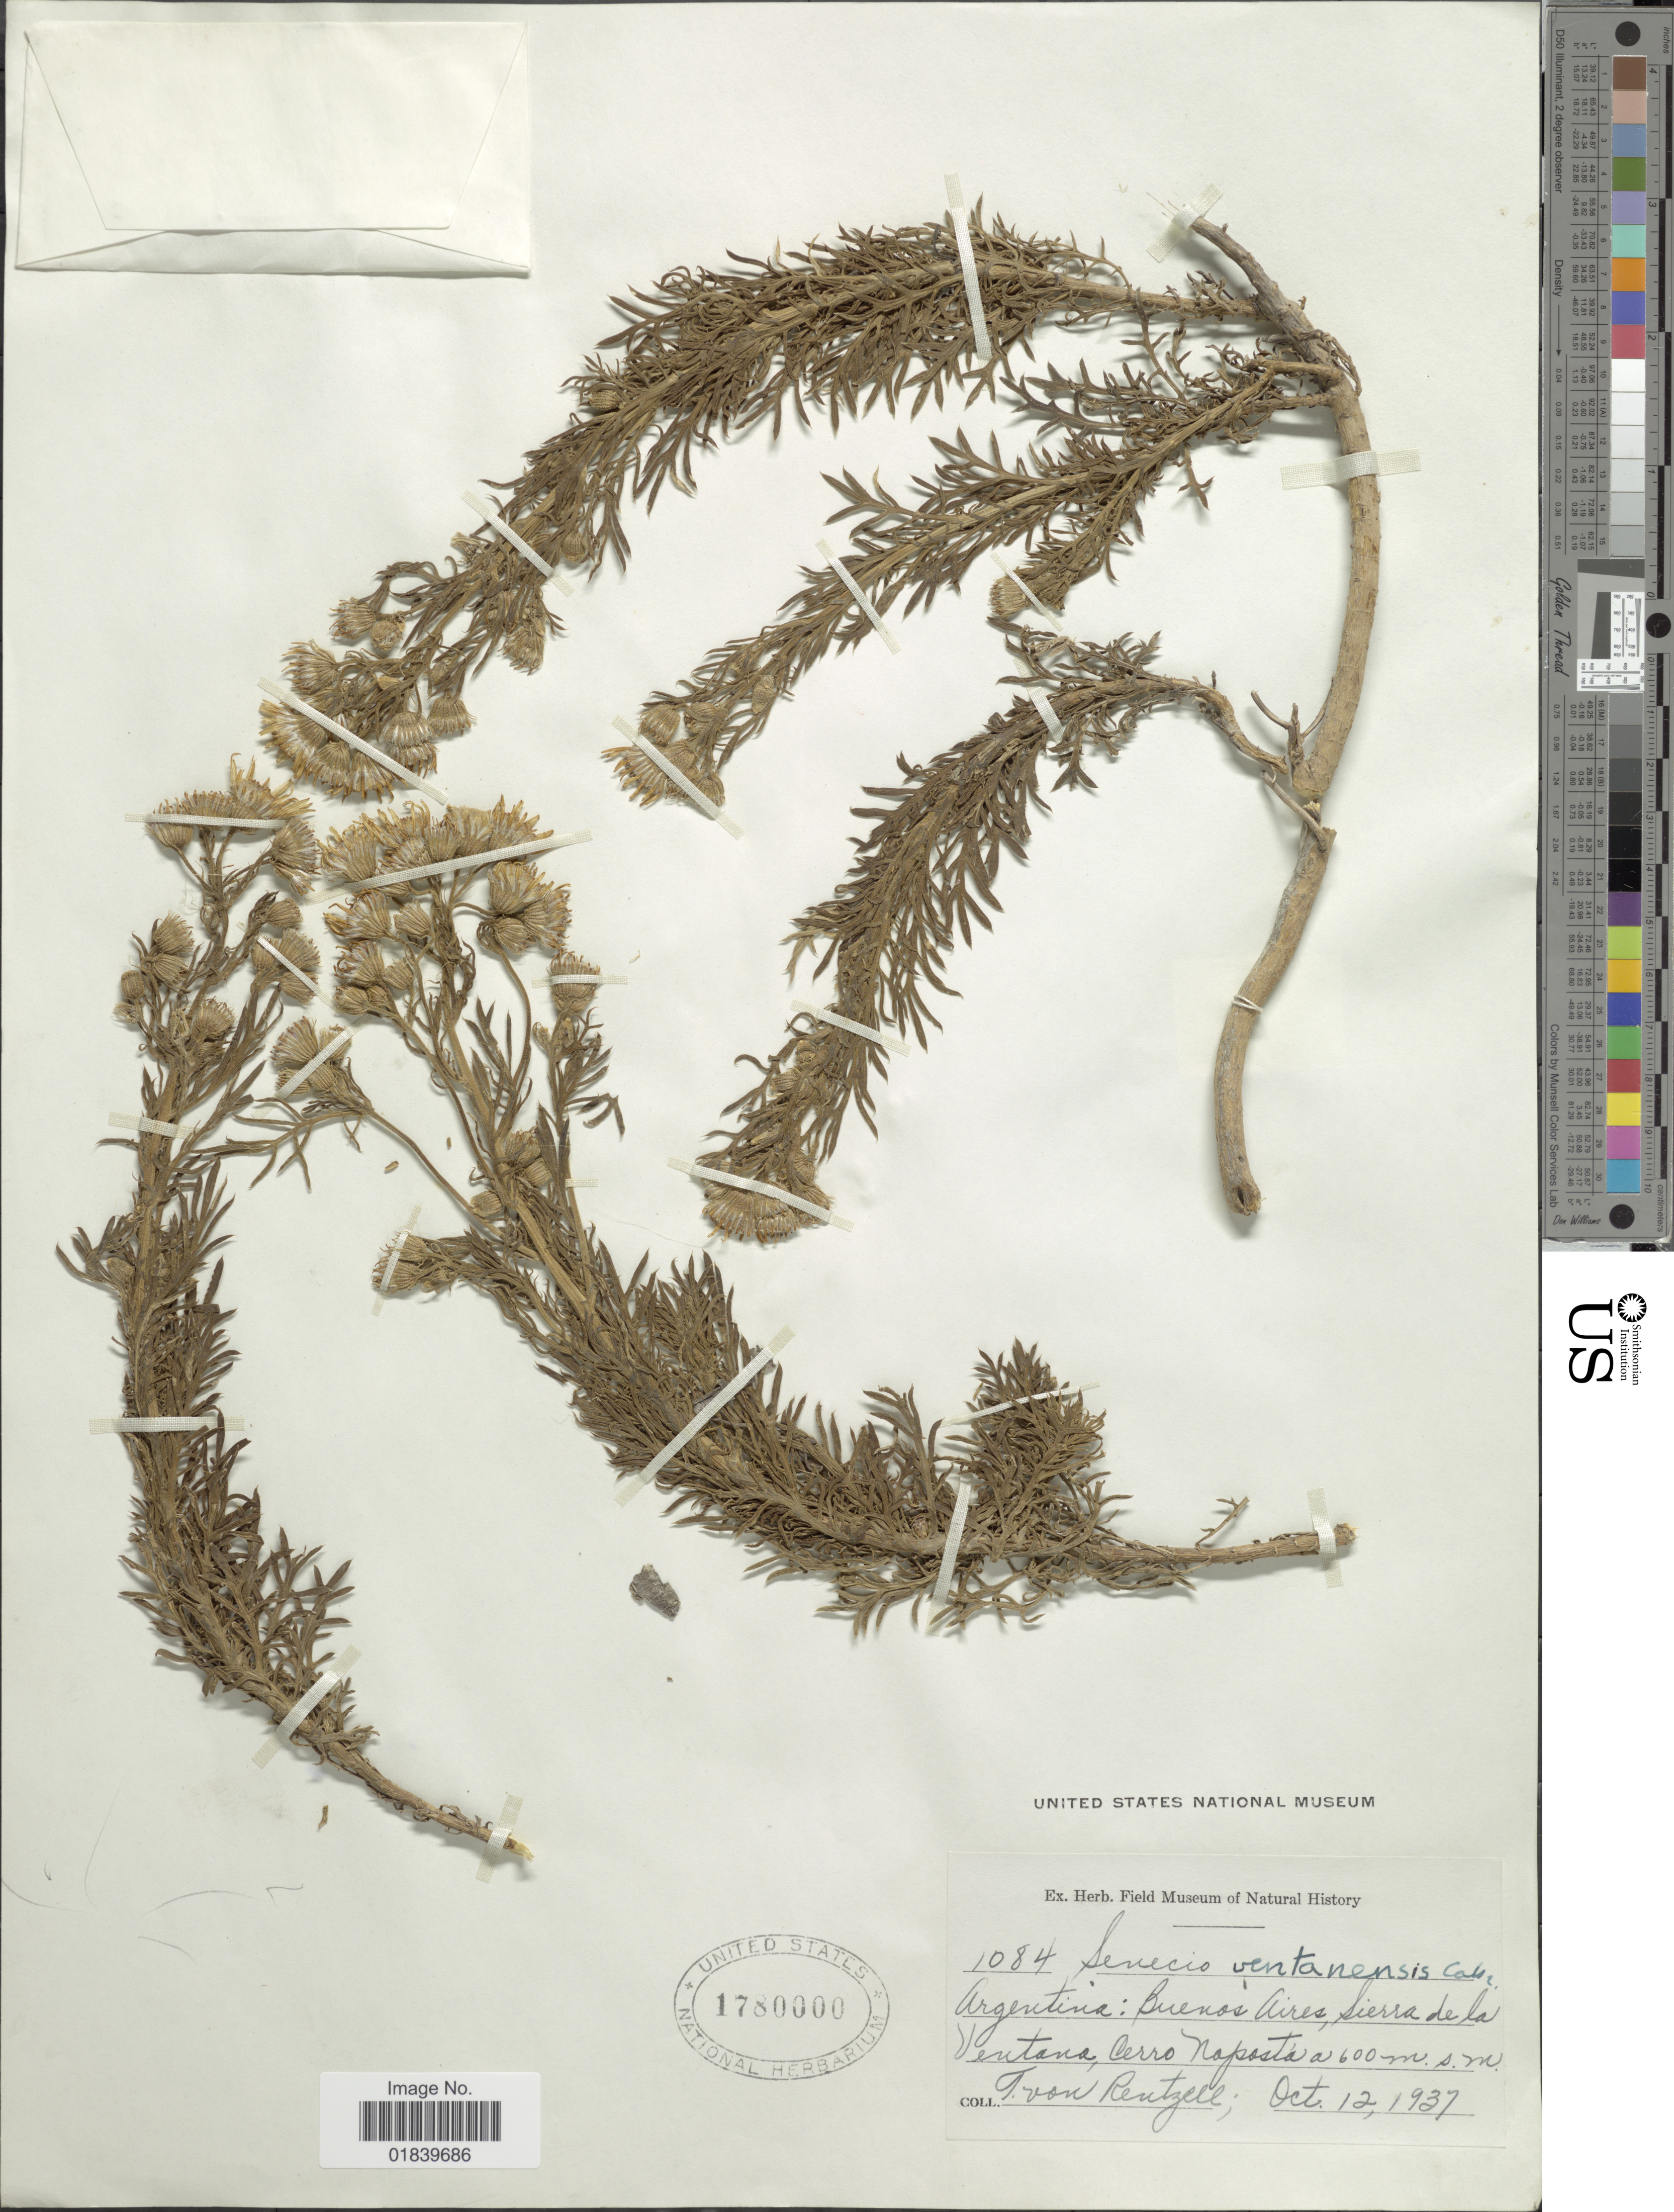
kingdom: Plantae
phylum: Tracheophyta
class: Magnoliopsida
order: Asterales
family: Asteraceae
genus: Senecio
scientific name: Senecio ventanensis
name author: Cabrera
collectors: I. von Rentzell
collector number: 1084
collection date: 1937-10-12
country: Argentina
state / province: Buenos Aires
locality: Argetina: Buenos Aires, Sierra de la Ventana, Cerro Naposta.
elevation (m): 600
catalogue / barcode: US 1780000